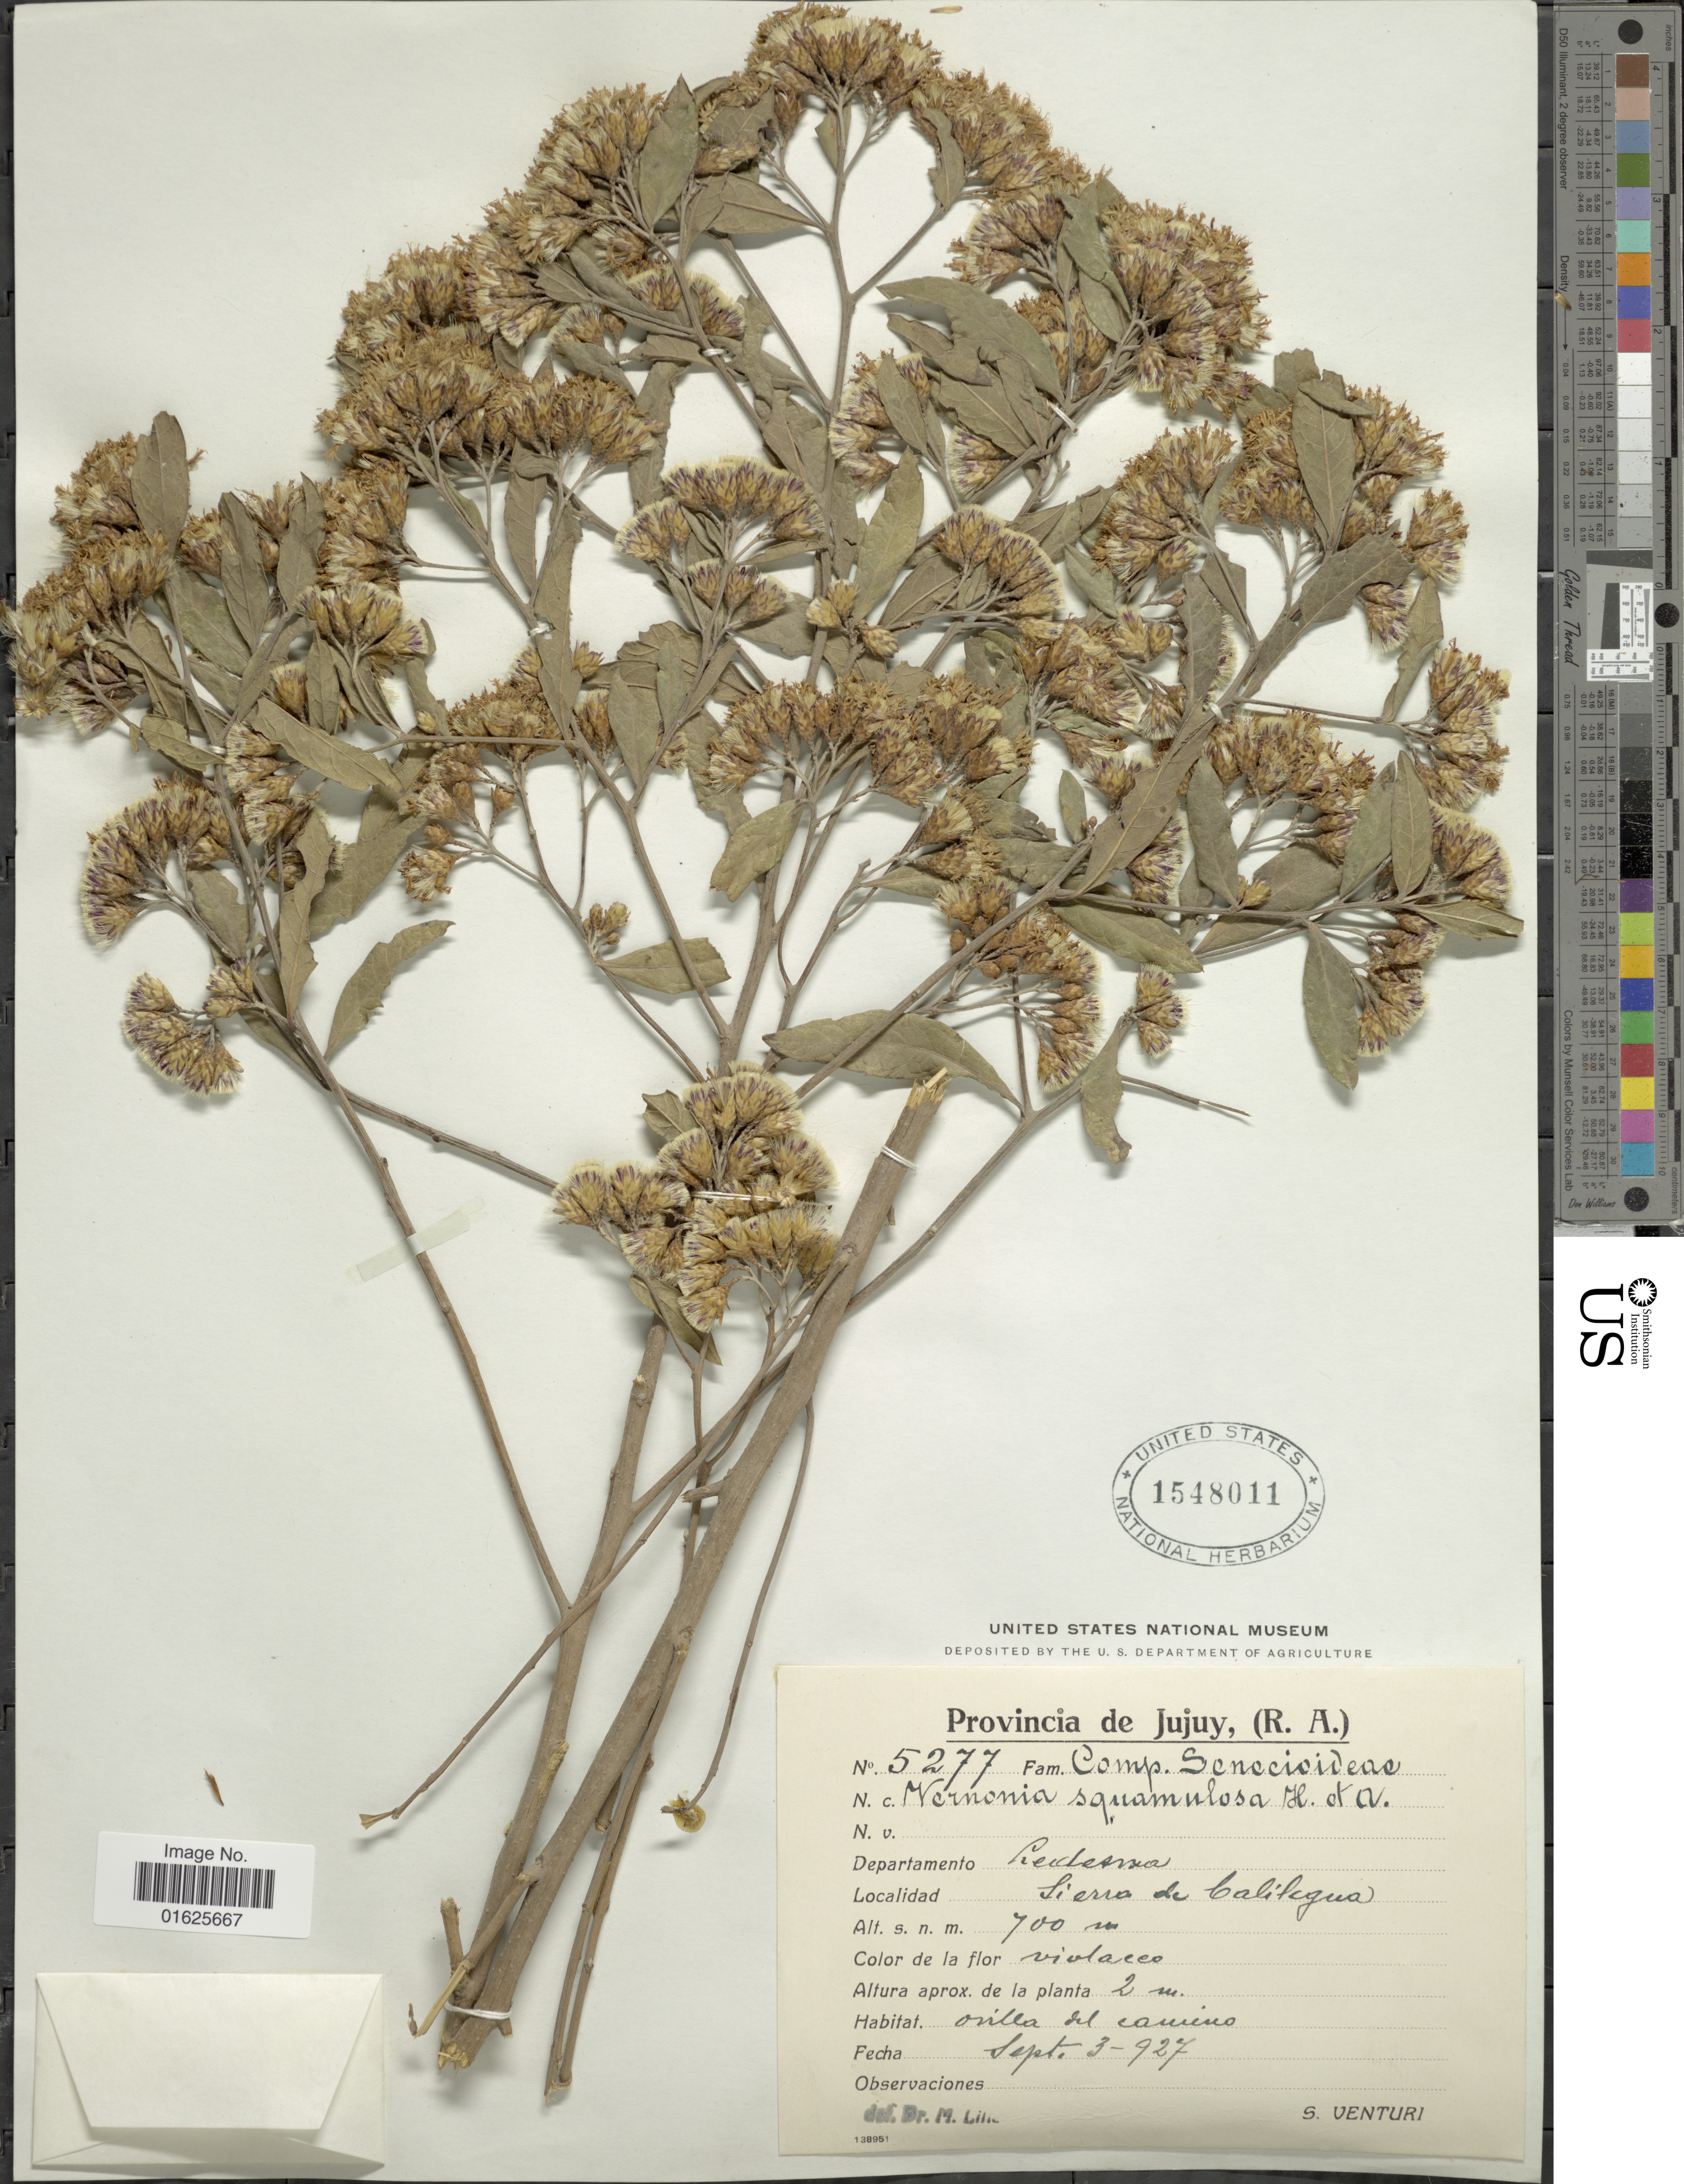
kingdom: Plantae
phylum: Tracheophyta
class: Magnoliopsida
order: Asterales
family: Asteraceae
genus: Vernonanthura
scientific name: Vernonanthura squamulosa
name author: (Hook. & Arn.) H. Rob.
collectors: S. Venturi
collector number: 5277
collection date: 1927-09-03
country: Argentina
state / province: Jujuy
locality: Departamento Ledesma, Sierra de Calilegua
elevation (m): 700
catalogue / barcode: US 1548011